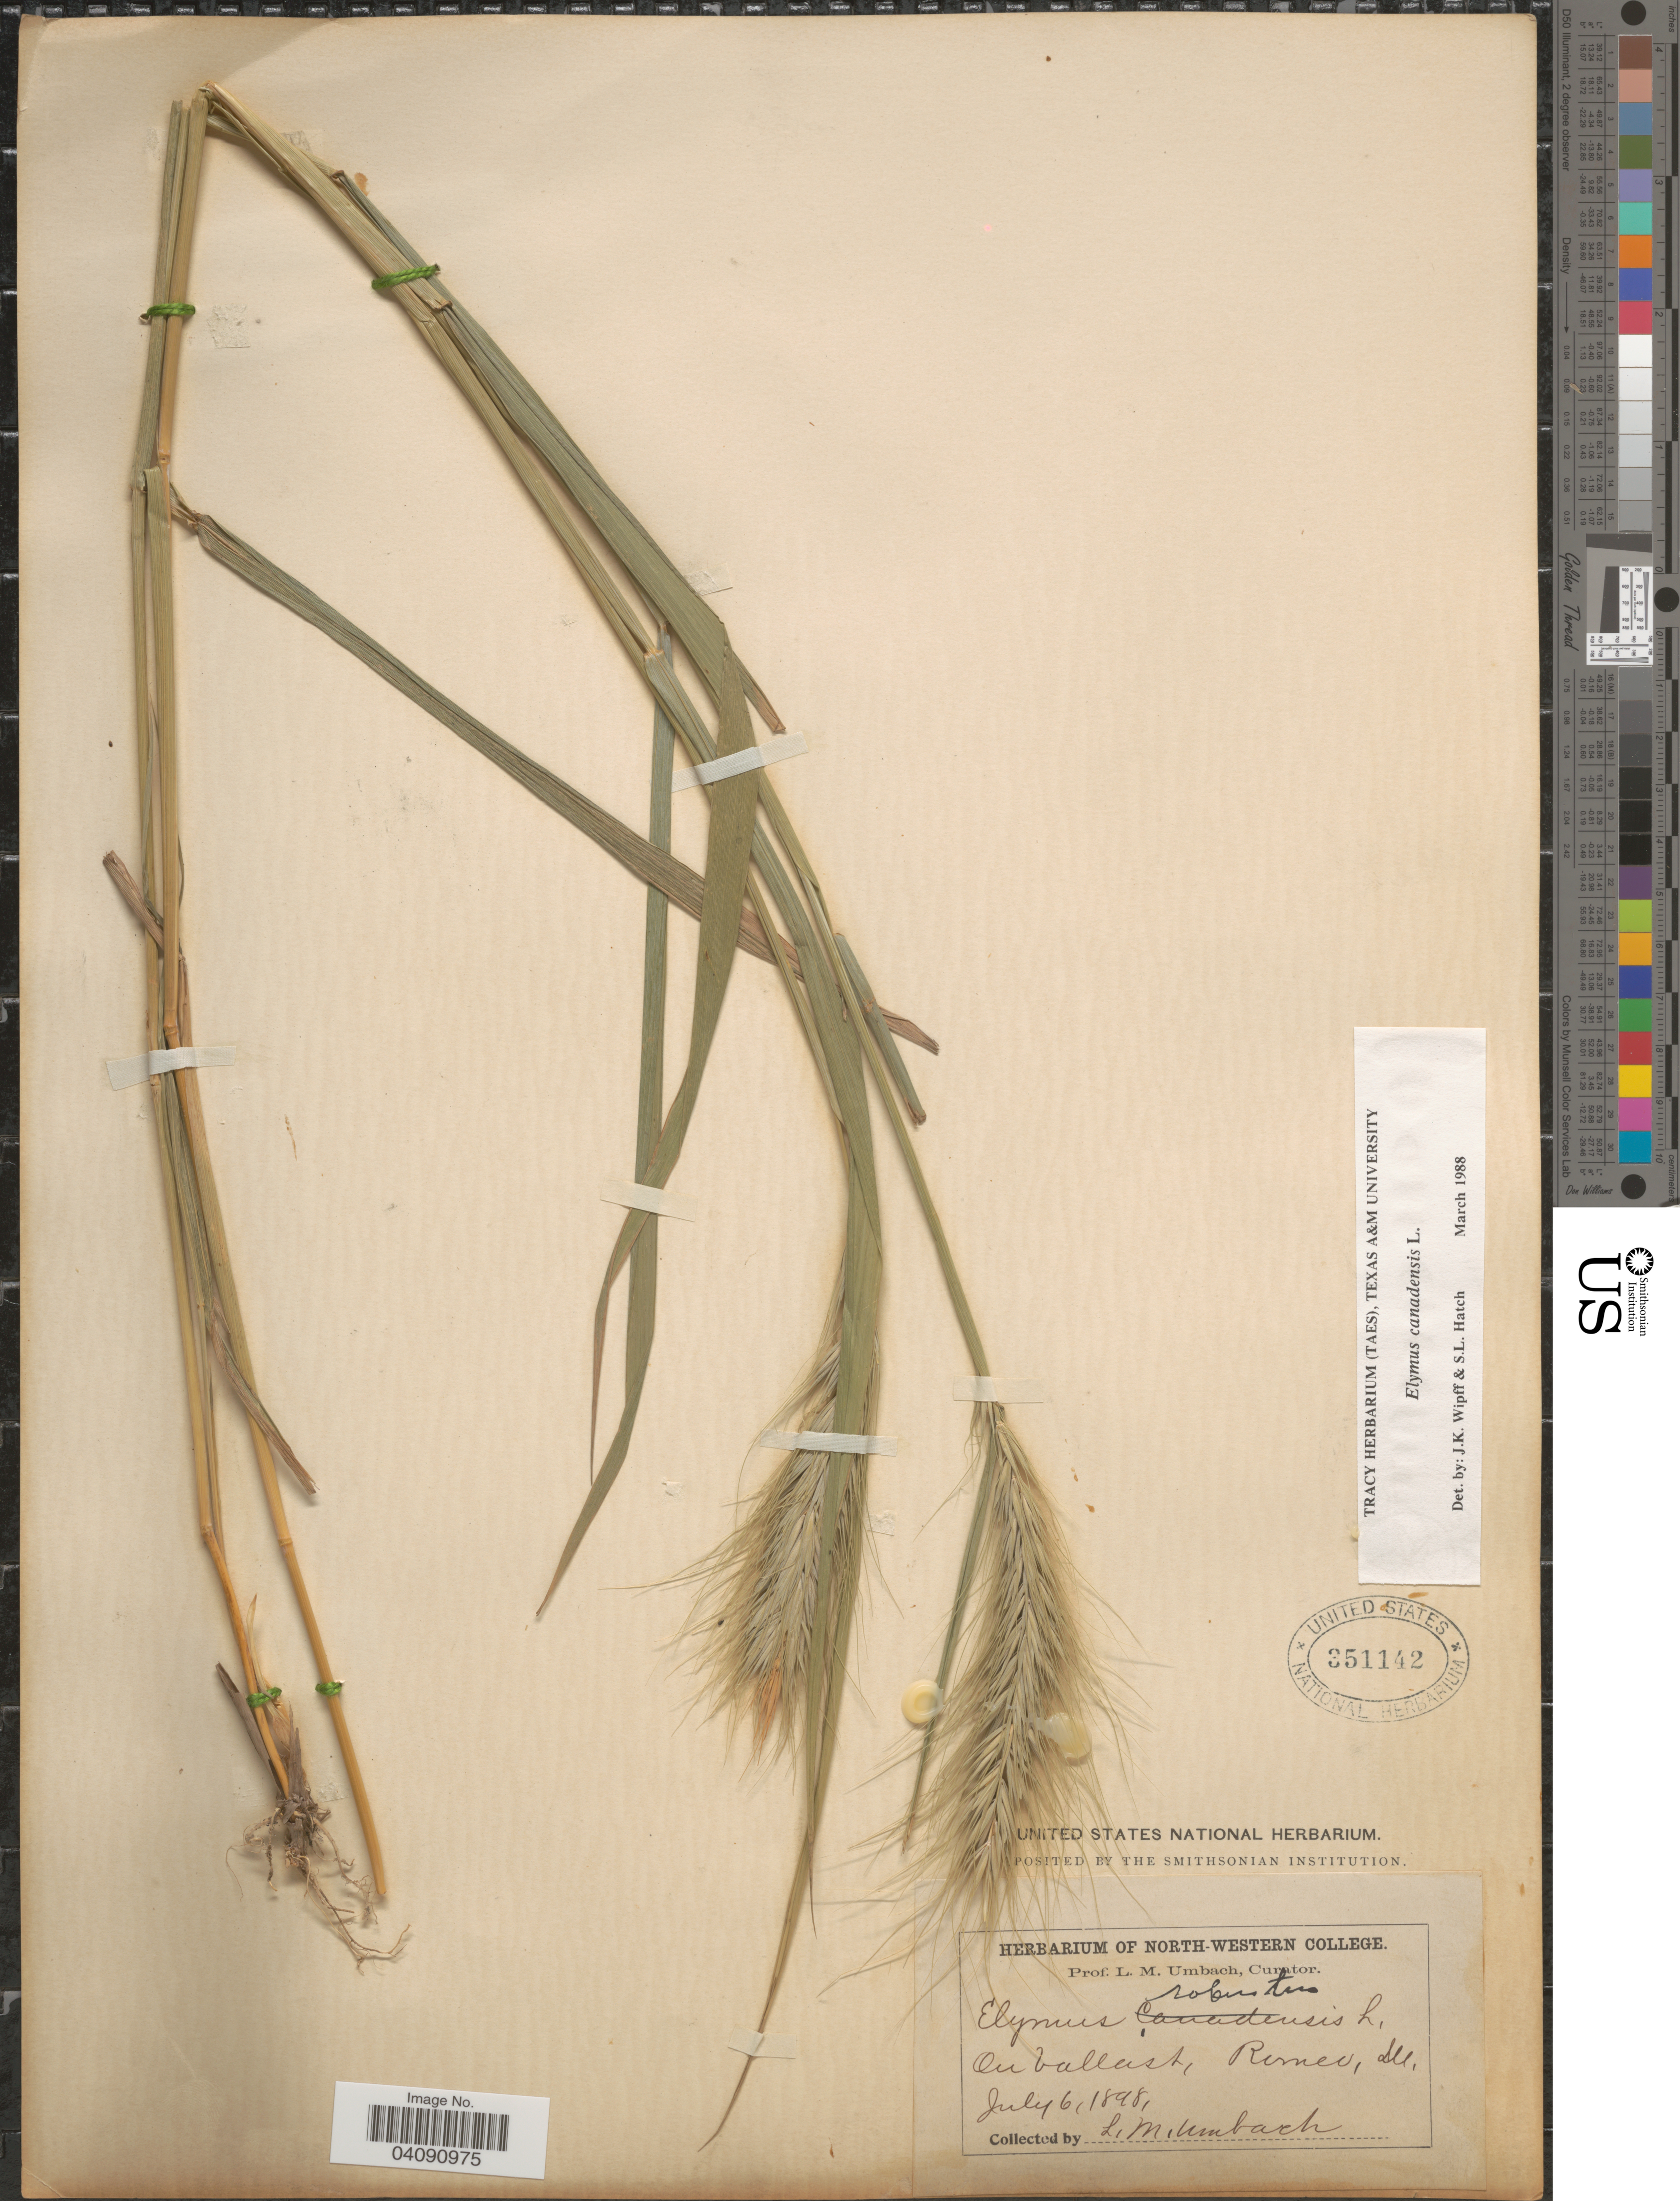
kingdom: Plantae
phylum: Tracheophyta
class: Liliopsida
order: Poales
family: Poaceae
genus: Elymus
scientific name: Elymus canadensis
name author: L.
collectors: L. M. Umbach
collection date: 1898-07-06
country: United States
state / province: Illinois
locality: On ballast, Romeo.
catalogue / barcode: US 351142